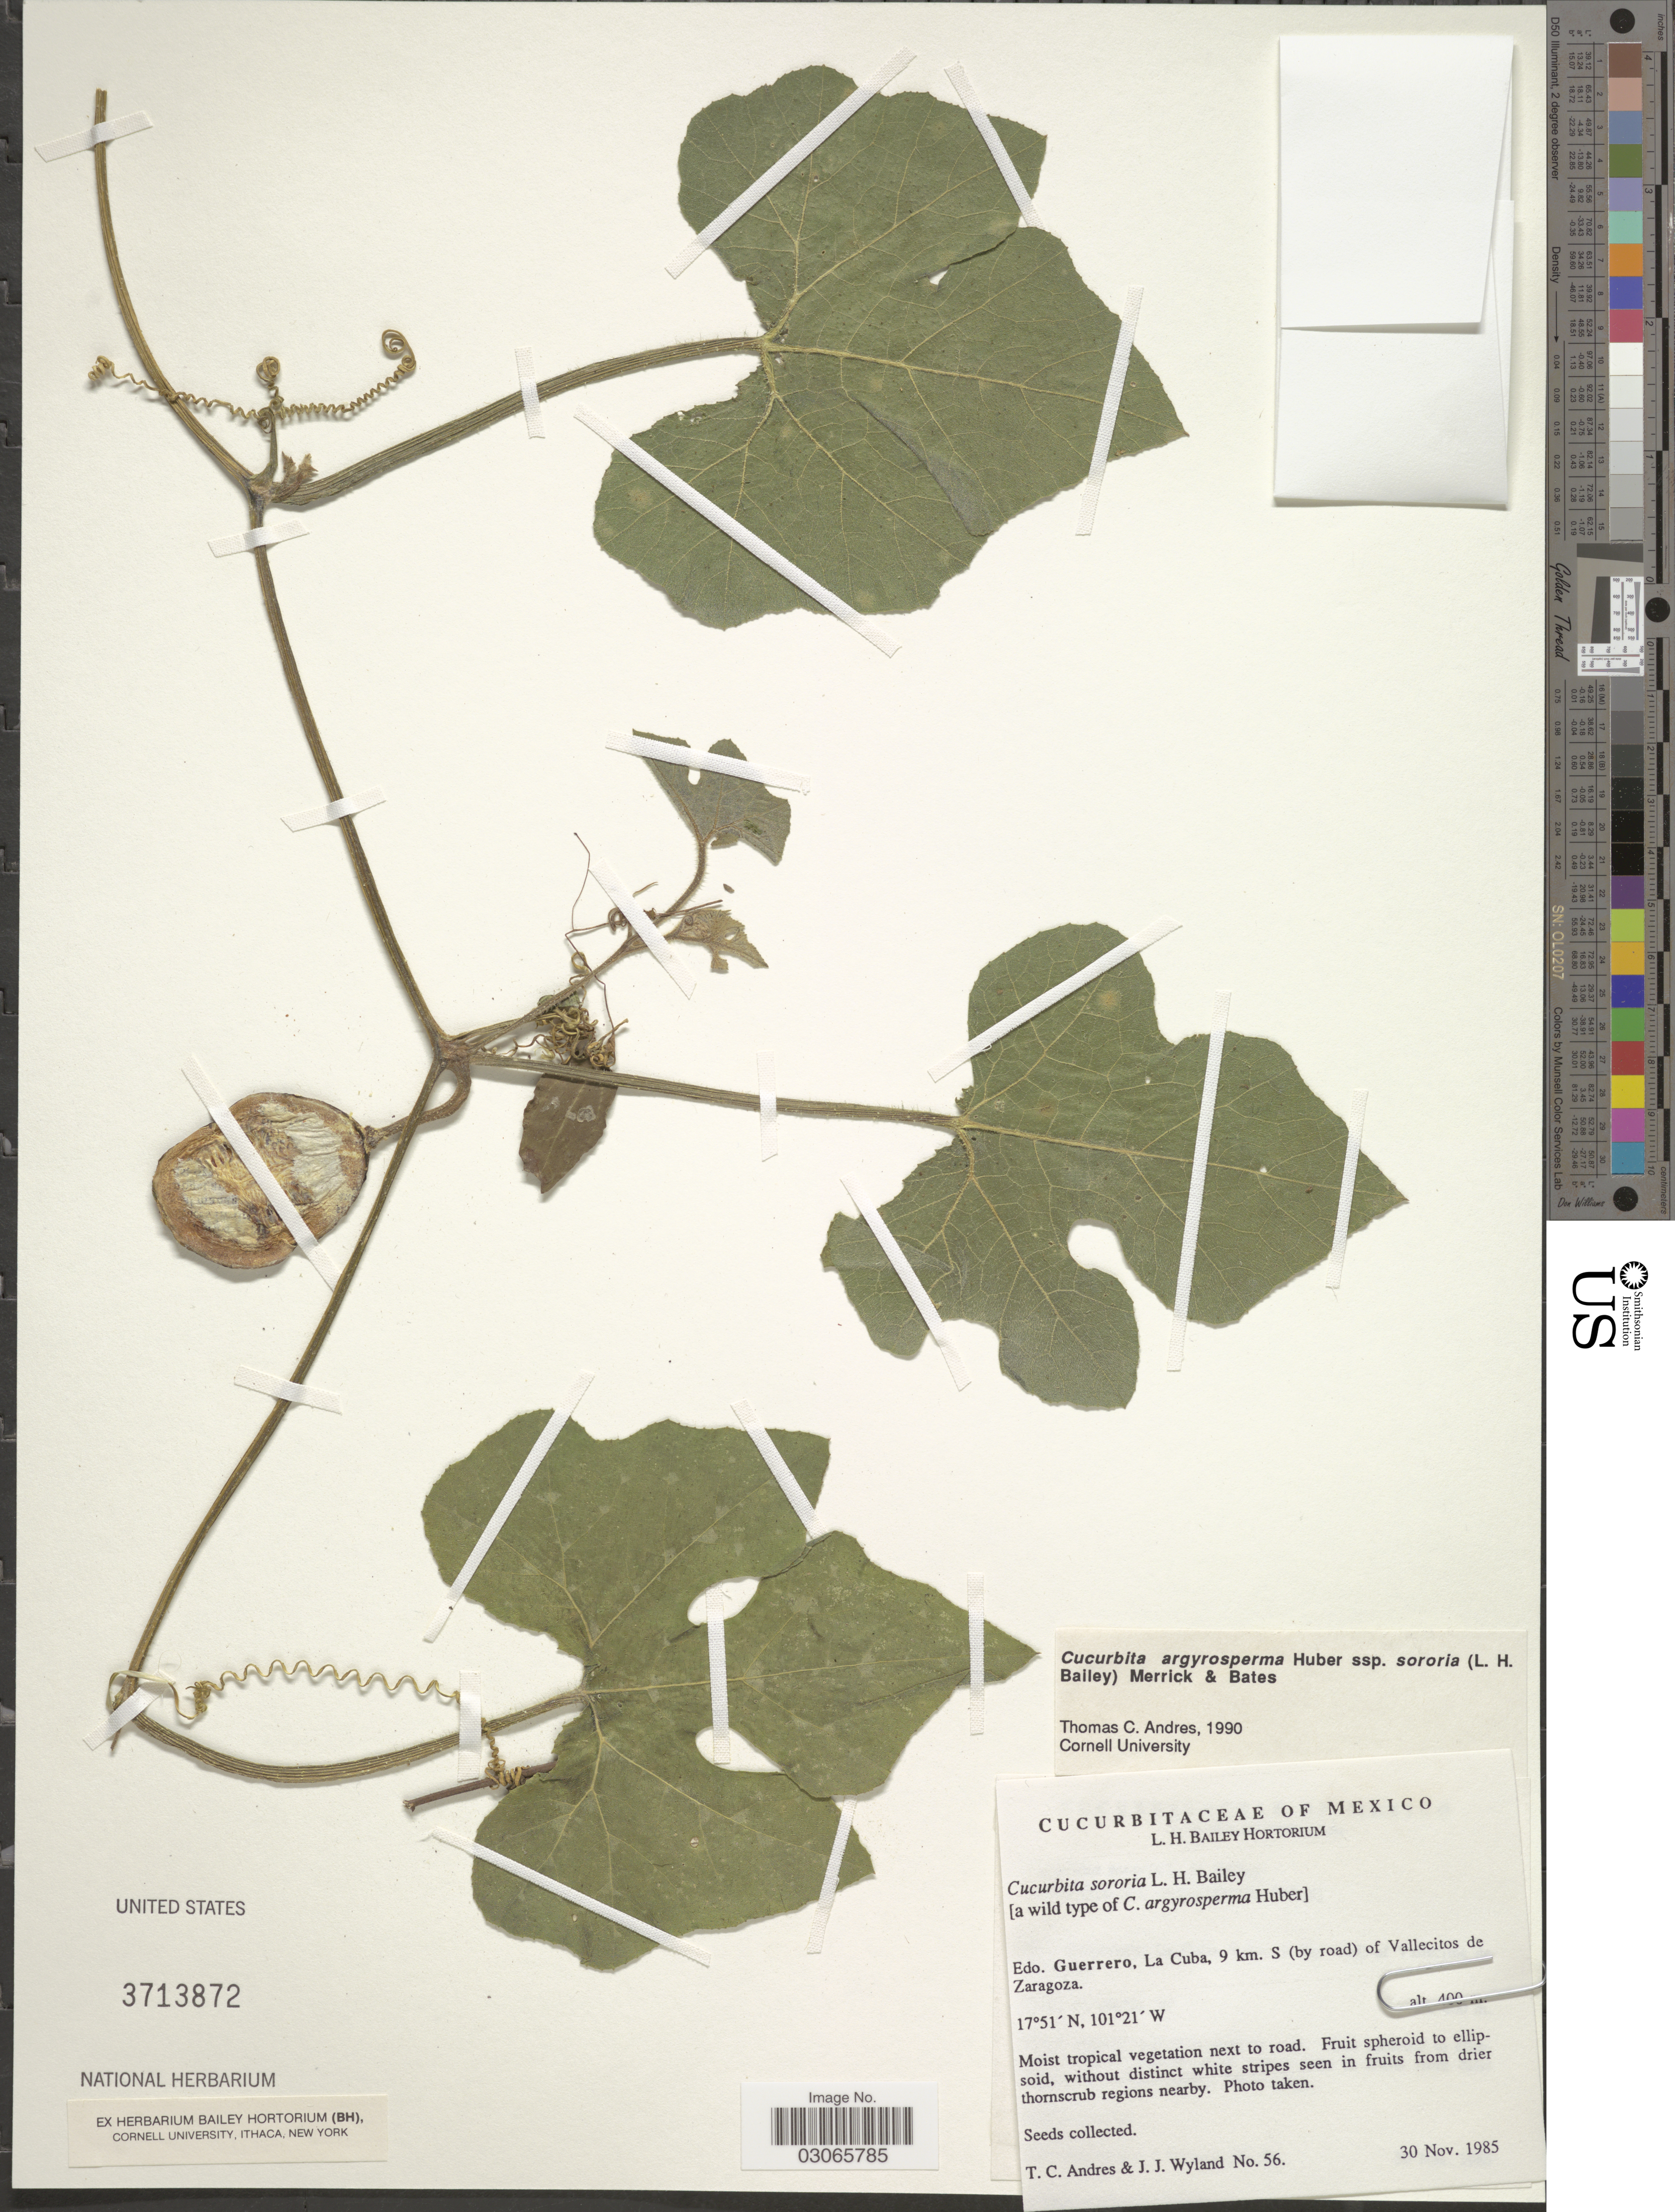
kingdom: Plantae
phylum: Tracheophyta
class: Magnoliopsida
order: Cucurbitales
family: Cucurbitaceae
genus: Cucurbita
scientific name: Cucurbita argyrosperma subsp. sororia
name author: (L.H. Bailey) Merrick & D.M. Bates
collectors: T. C. Andres & J. J. Wyland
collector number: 56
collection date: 1985-11-30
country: Mexico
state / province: Guerrero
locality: La Cuba, 9 km. S (by road) of Vallecitos de Zaragoza.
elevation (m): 400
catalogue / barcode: US 3713872